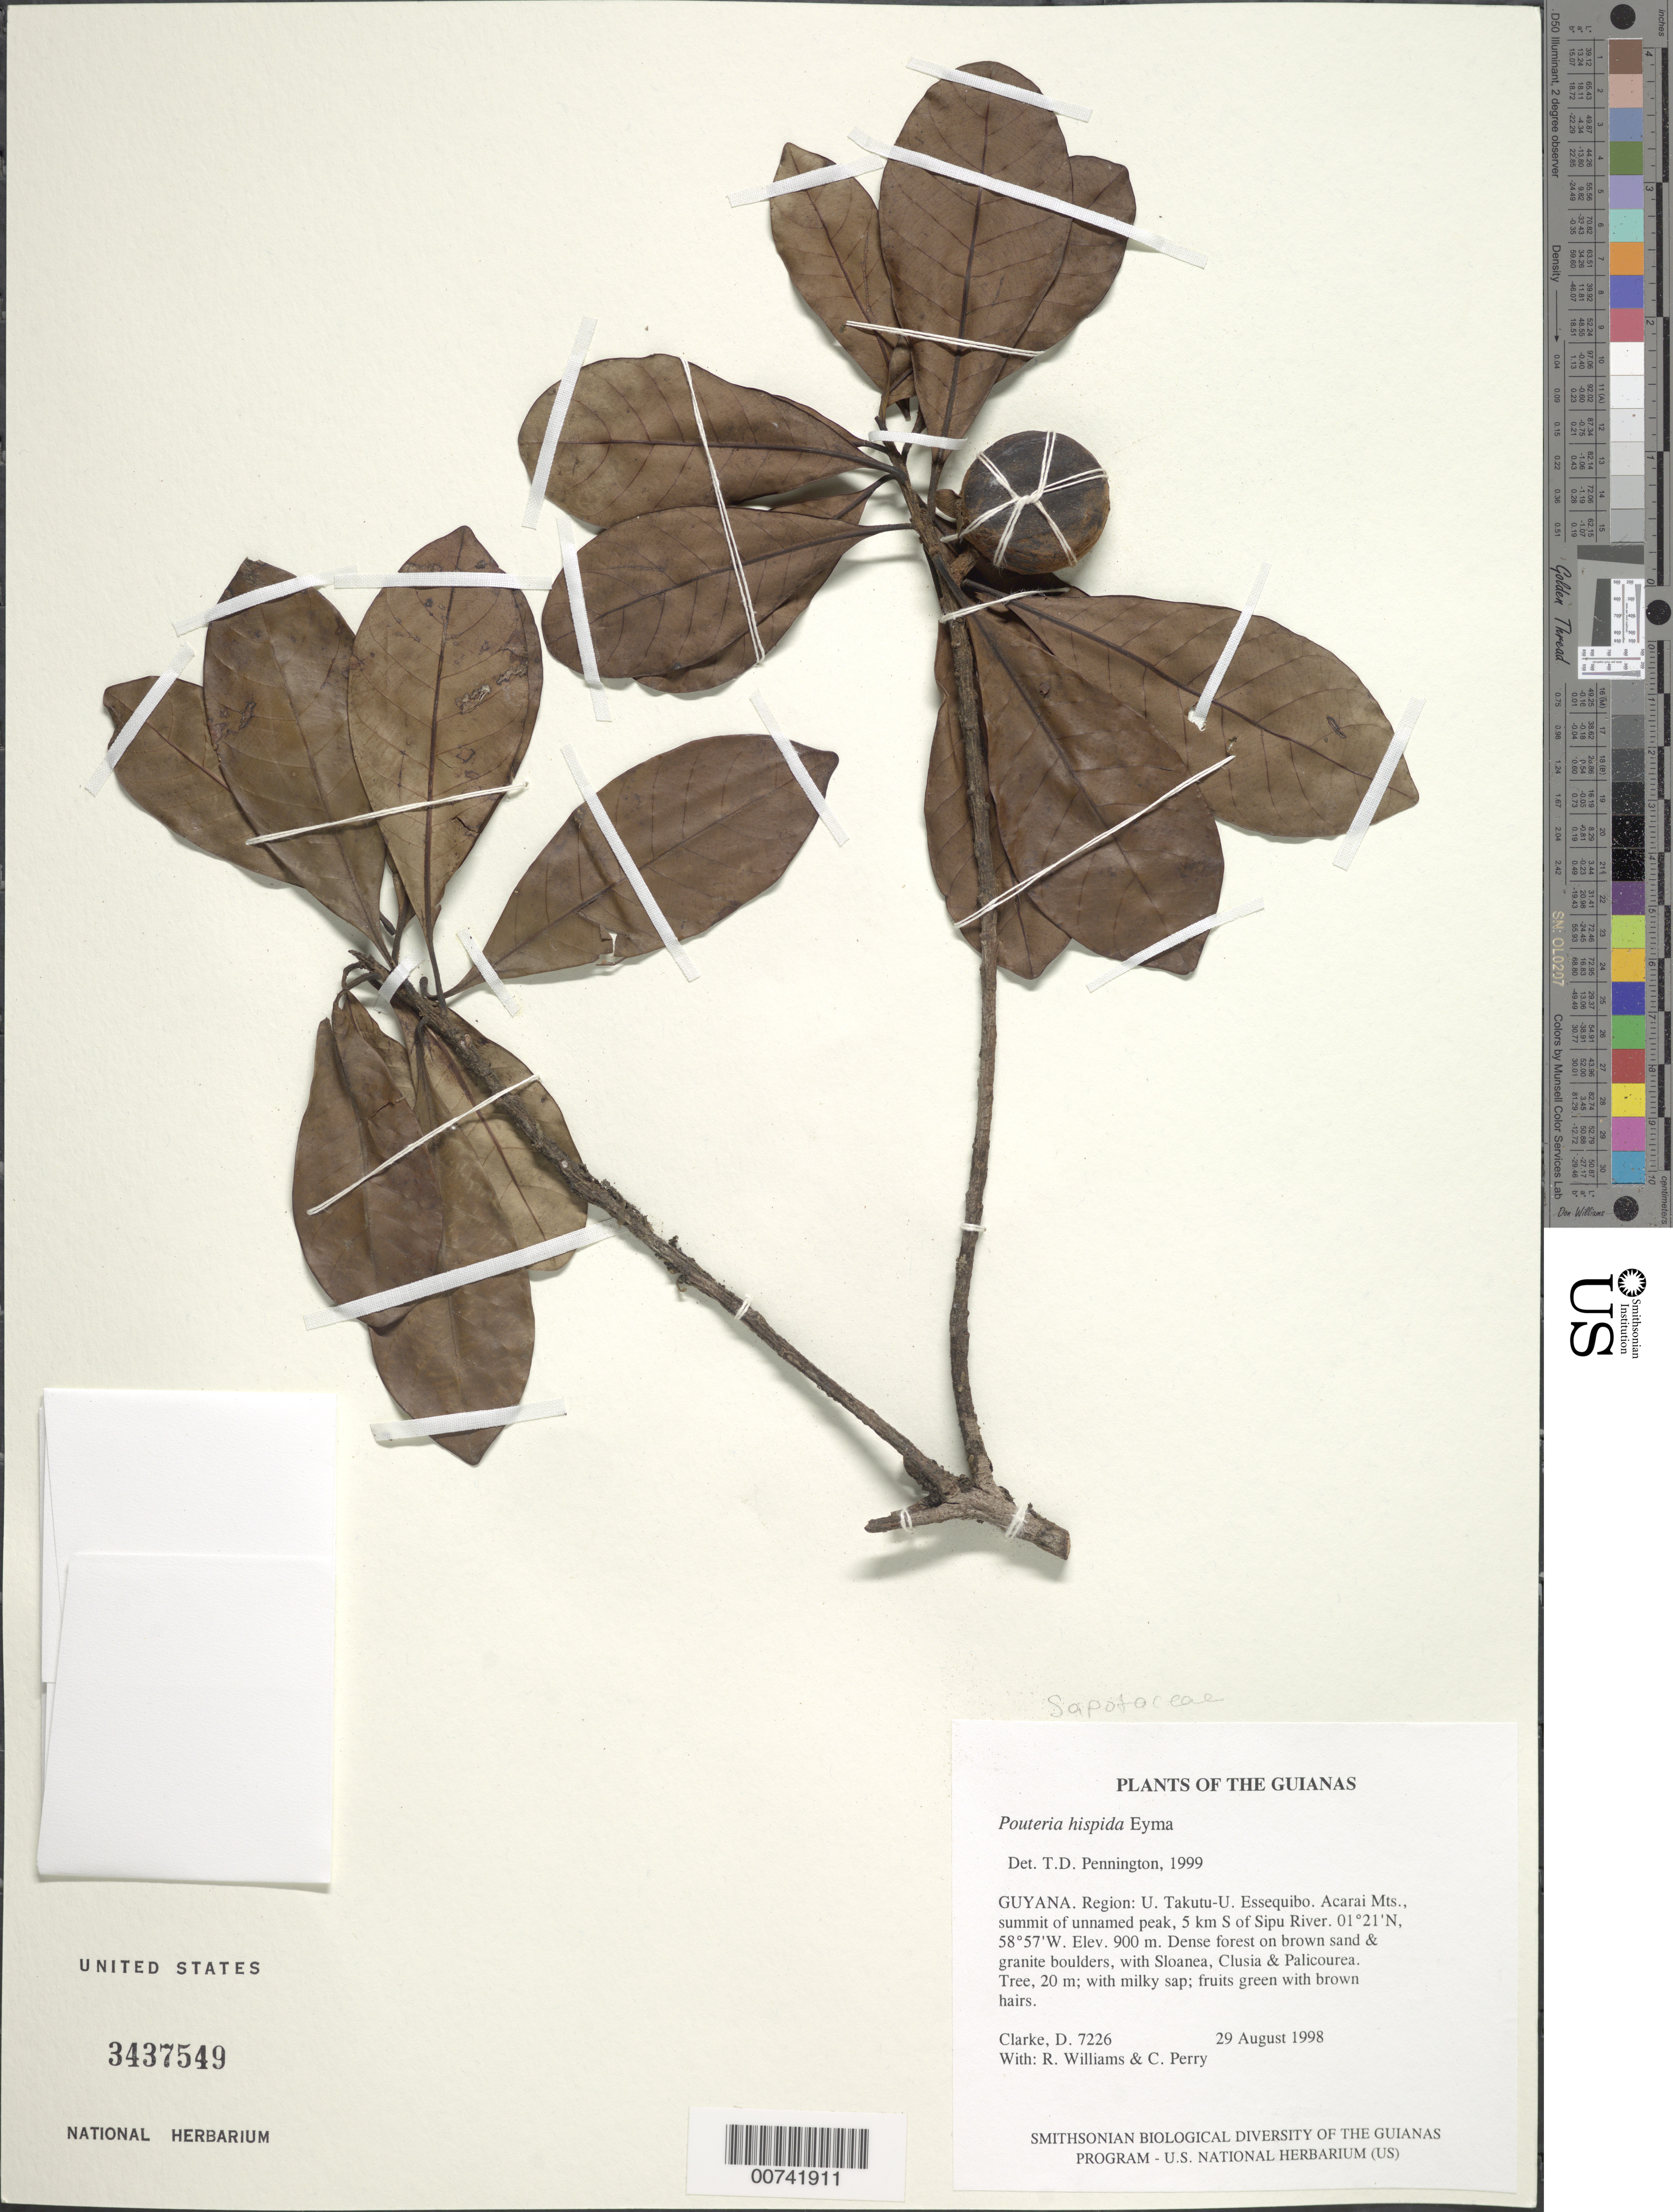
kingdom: Plantae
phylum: Tracheophyta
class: Magnoliopsida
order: Ericales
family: Sapotaceae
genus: Pouteria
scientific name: Pouteria hispida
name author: Eyma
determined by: Pennington, T. D., (K)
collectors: H. D. Clarke, R. Williams & C. Perry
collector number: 7226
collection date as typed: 29 August 1998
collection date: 1998-08-29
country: Guyana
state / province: U. Takutu-U. Essequibo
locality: Acarai Mts., summit of unnamed peak, 5 km S of Sipu River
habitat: Dense forest on brown sand & granite boulders, with Sloanea, Clusia & Palicourea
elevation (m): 900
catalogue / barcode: US 3437549